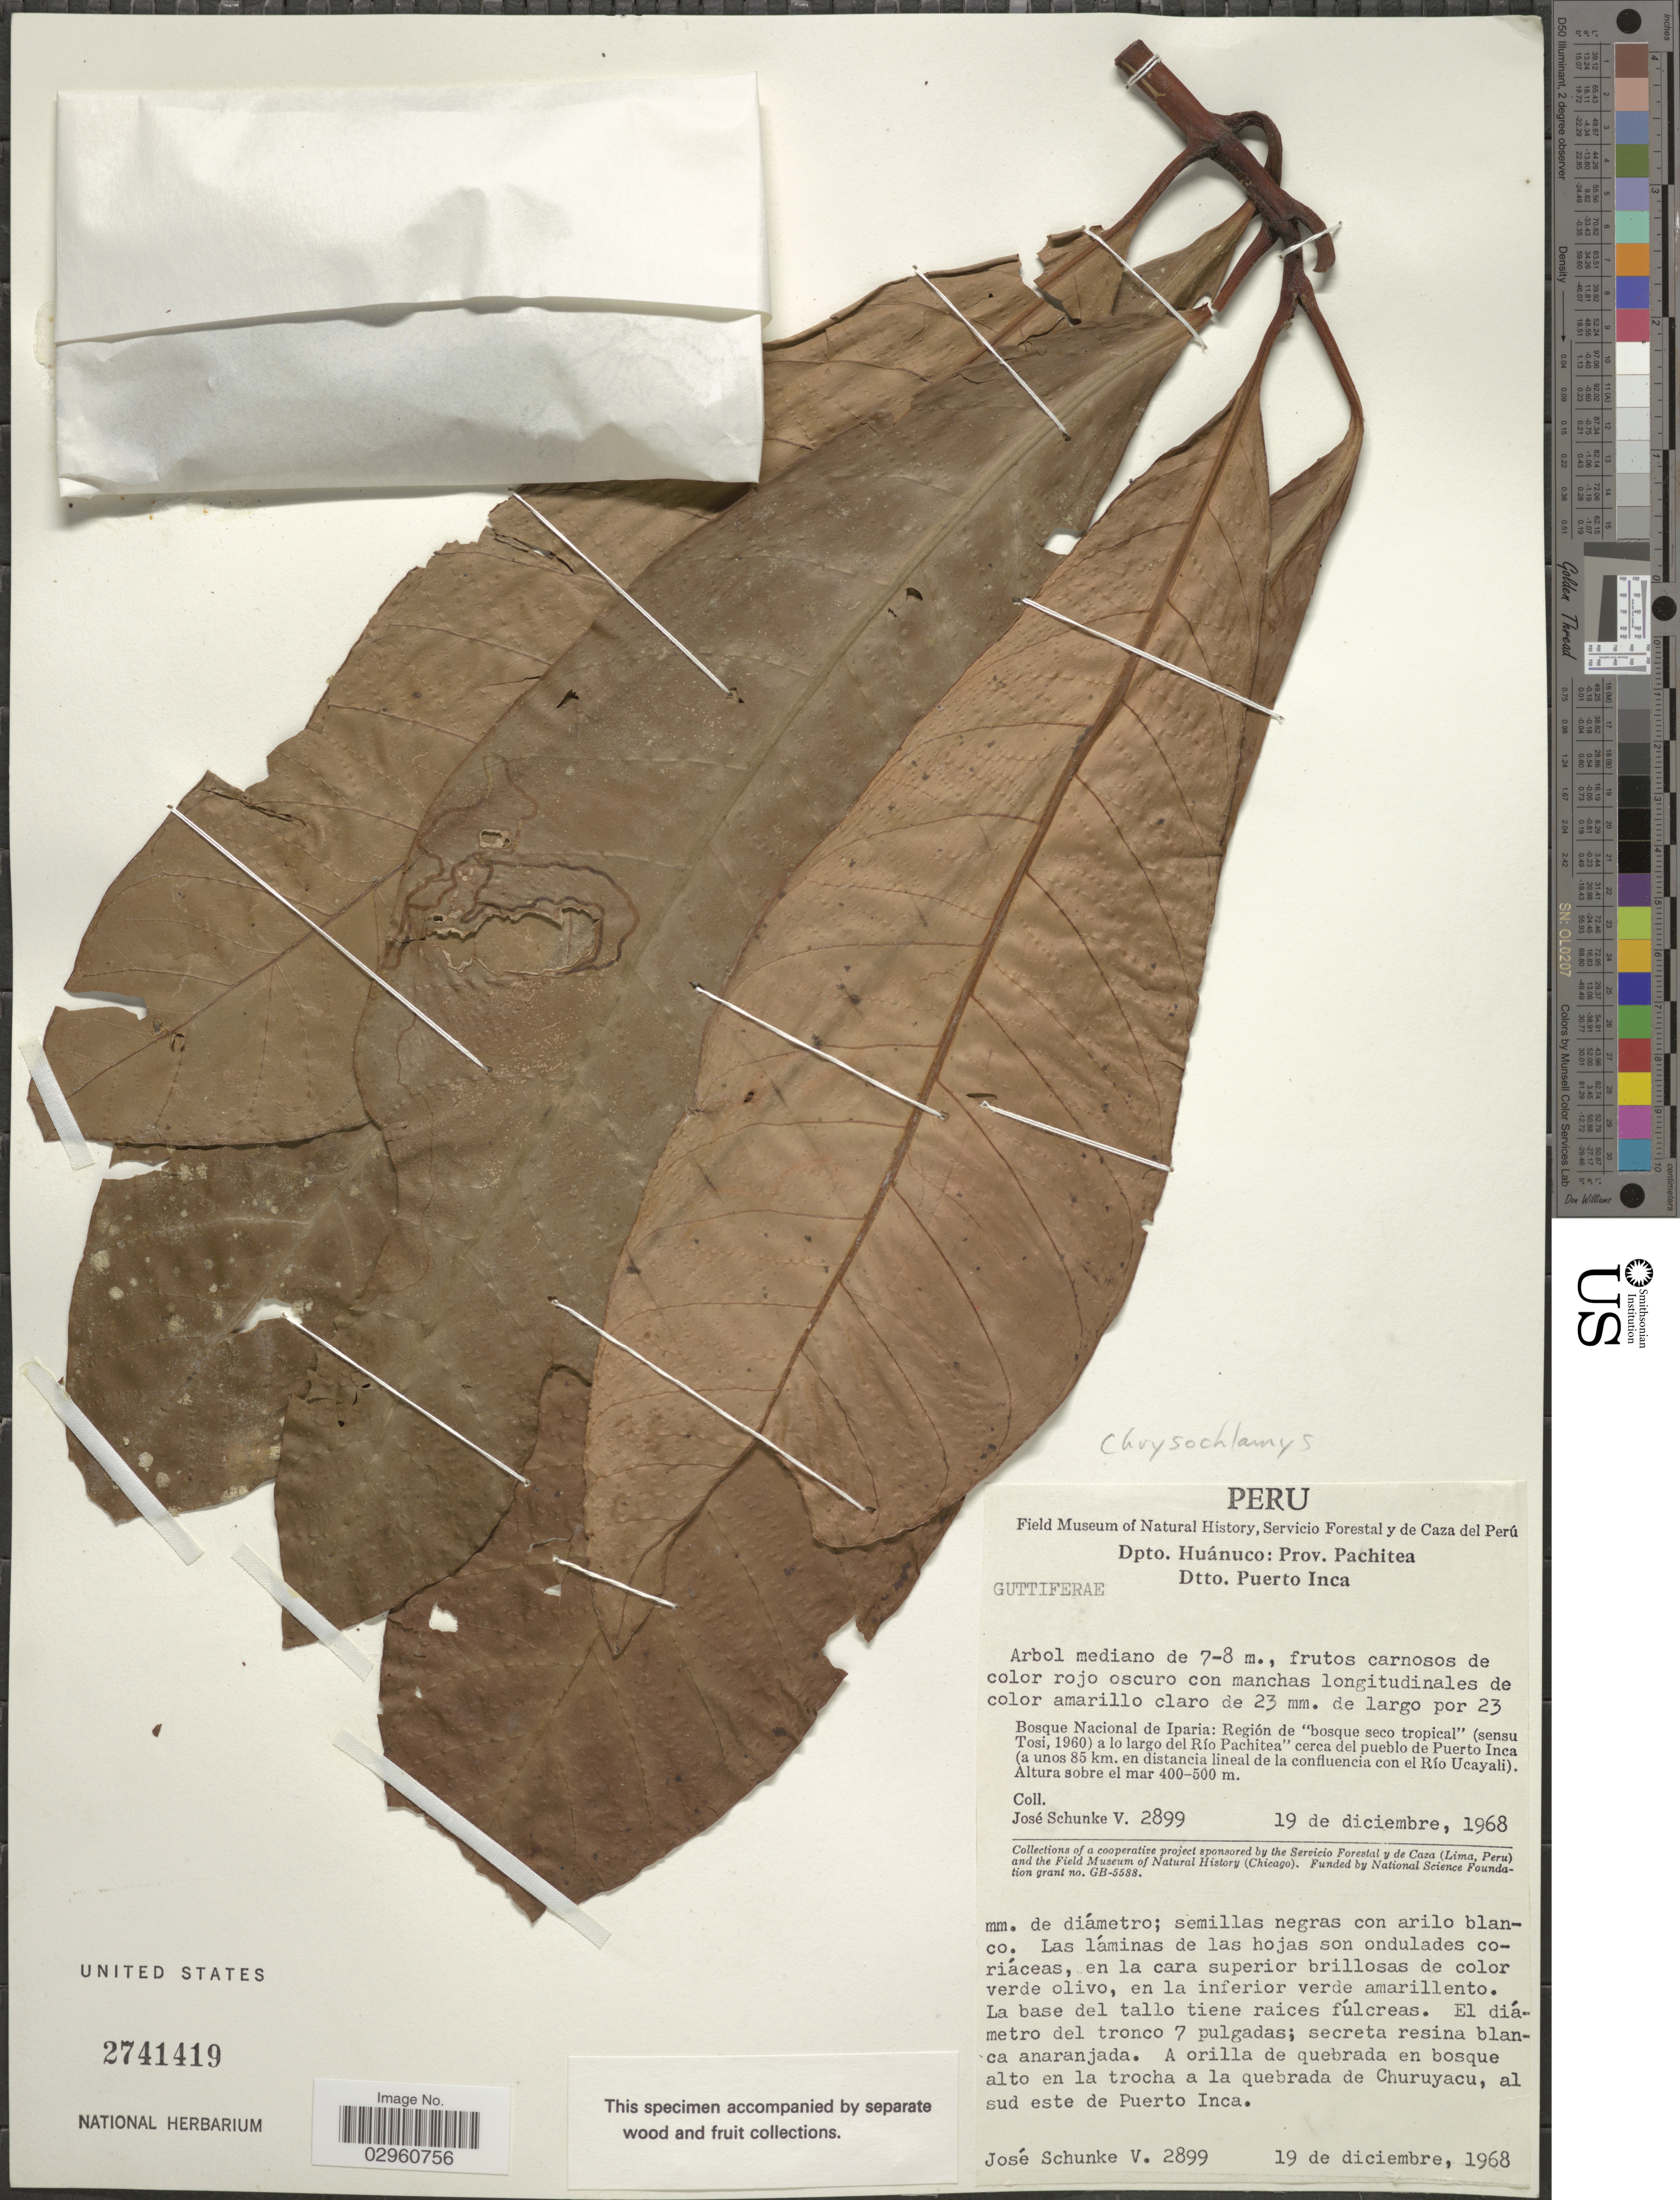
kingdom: Plantae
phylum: Tracheophyta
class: Magnoliopsida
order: Malpighiales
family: Clusiaceae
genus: Chrysochlamys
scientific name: Chrysochlamys sp.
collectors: J. Schunke Vigo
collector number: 2899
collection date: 1968-12-19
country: Peru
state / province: Huánuco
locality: Dpto. Huánuco: Prov. Pachitea. Dtto. Puerto Inca. Bosque Nacional de Iparia: Región de "bosque seco tropical" (sensu Tosi, 1960) a lo largo del Río Pachitea cerca del pueblo de Puerto Inca (a unos 85 km. en distancia lineal de la confluencia con el Río Ucayali).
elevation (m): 400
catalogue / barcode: US 2741419